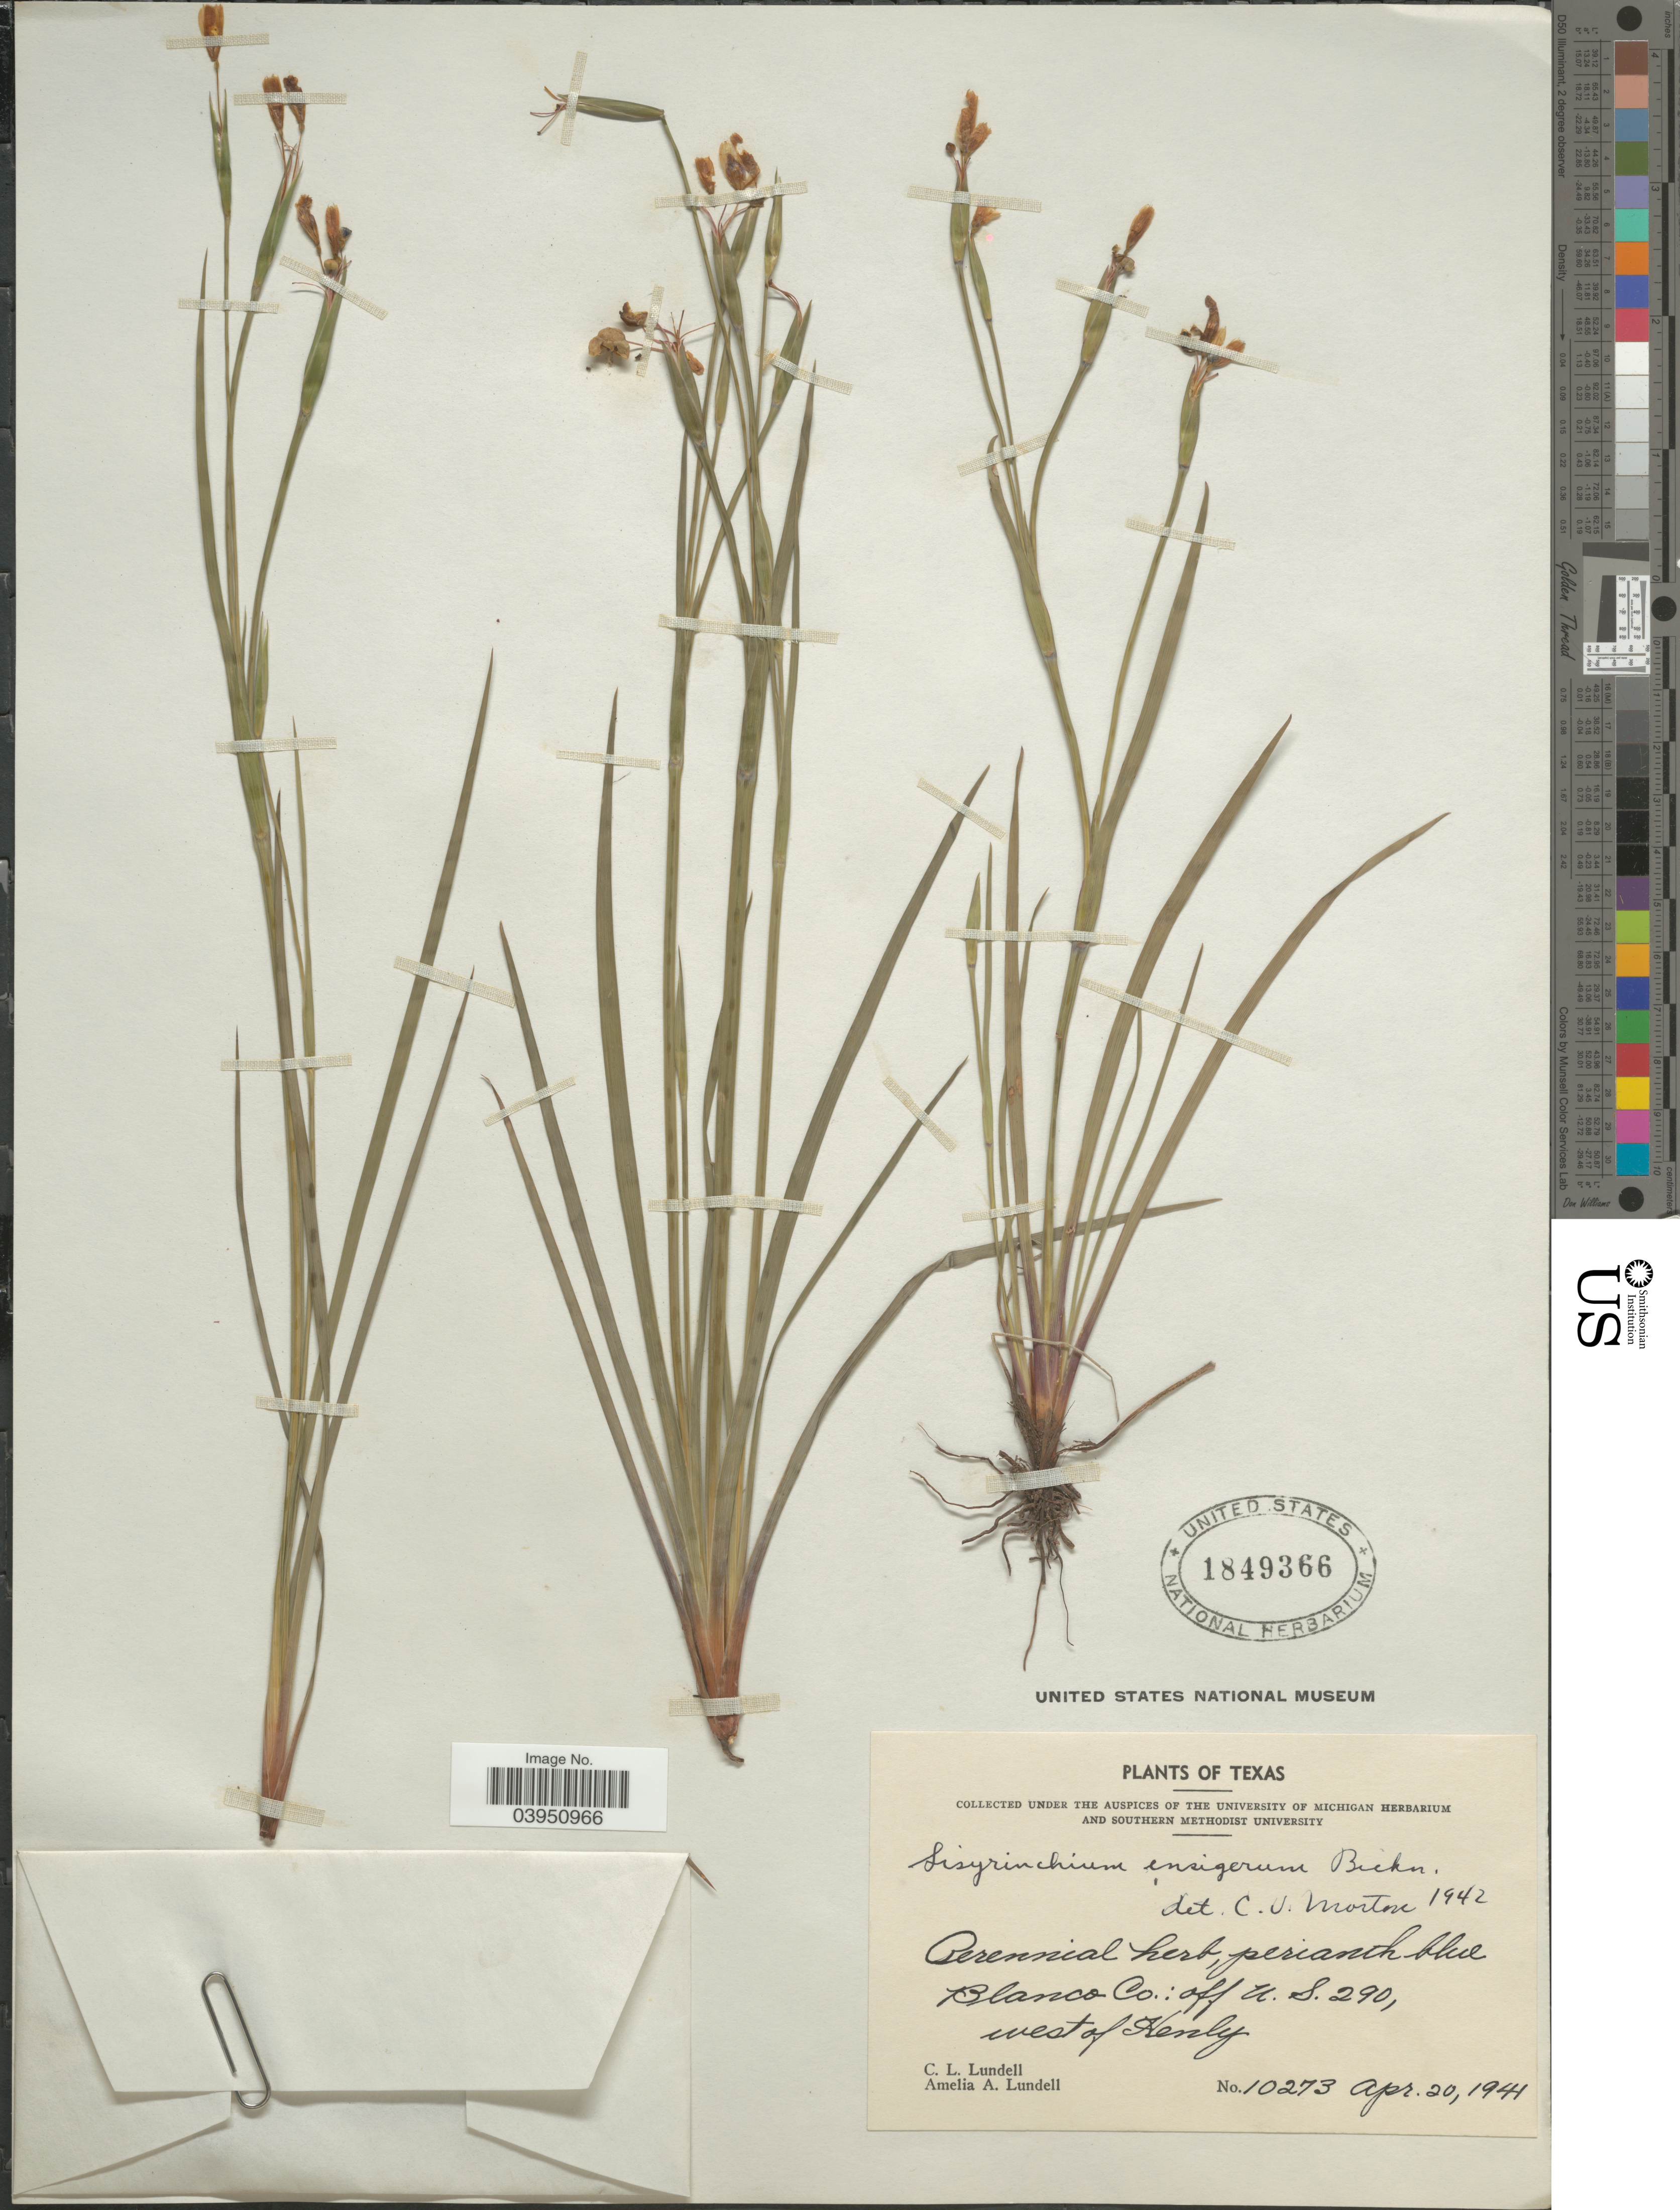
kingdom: Plantae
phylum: Tracheophyta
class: Liliopsida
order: Asparagales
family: Iridaceae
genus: Sisyrinchium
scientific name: Sisyrinchium ensigerum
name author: E.P. Bicknell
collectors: C. L. Lundell & A. A. Lundell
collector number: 10273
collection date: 1941-04-20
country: United States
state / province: Texas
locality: Blanco Co.: off U. S. 290, west of Henly.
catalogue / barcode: US 1849366